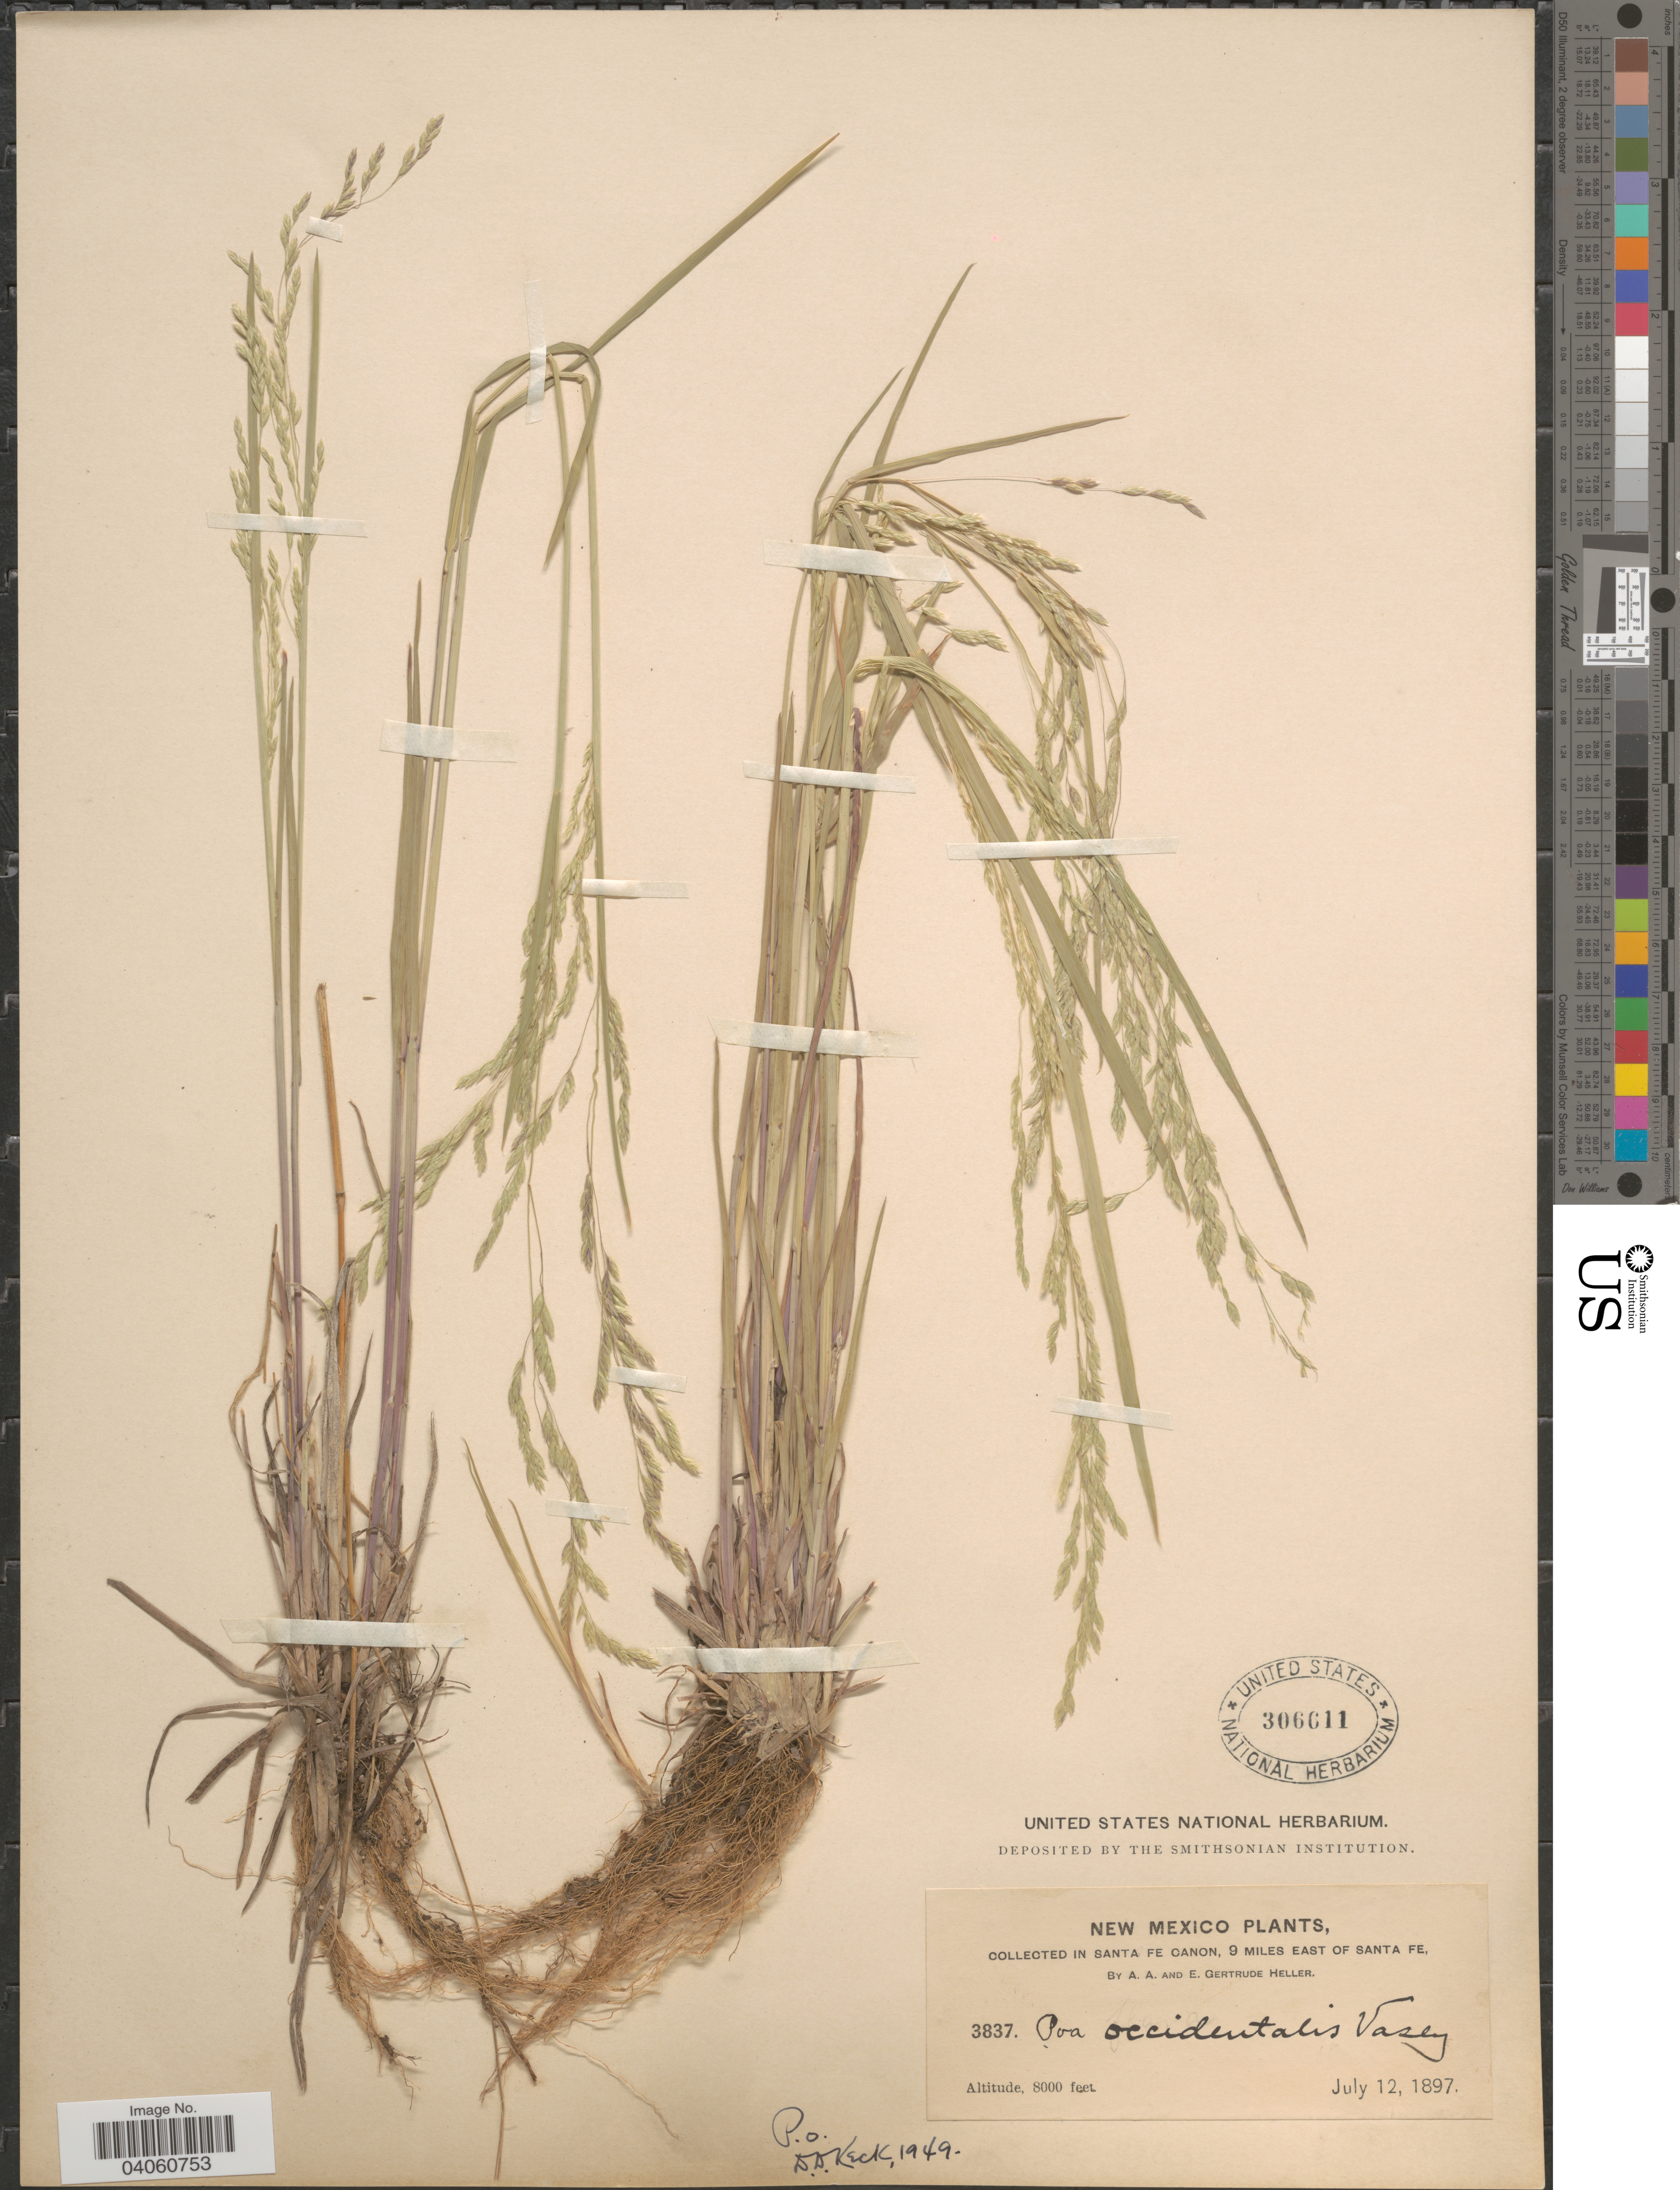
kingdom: Plantae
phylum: Tracheophyta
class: Liliopsida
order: Poales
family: Poaceae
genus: Poa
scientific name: Poa occidentalis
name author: (Vasey) Vasey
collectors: A. A. Heller & E. G. Heller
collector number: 3837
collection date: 1897-07-12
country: United States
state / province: New Mexico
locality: In Santa Fe Canon, 9 miles east of Santa Fe.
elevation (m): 2438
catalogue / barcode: US 306611